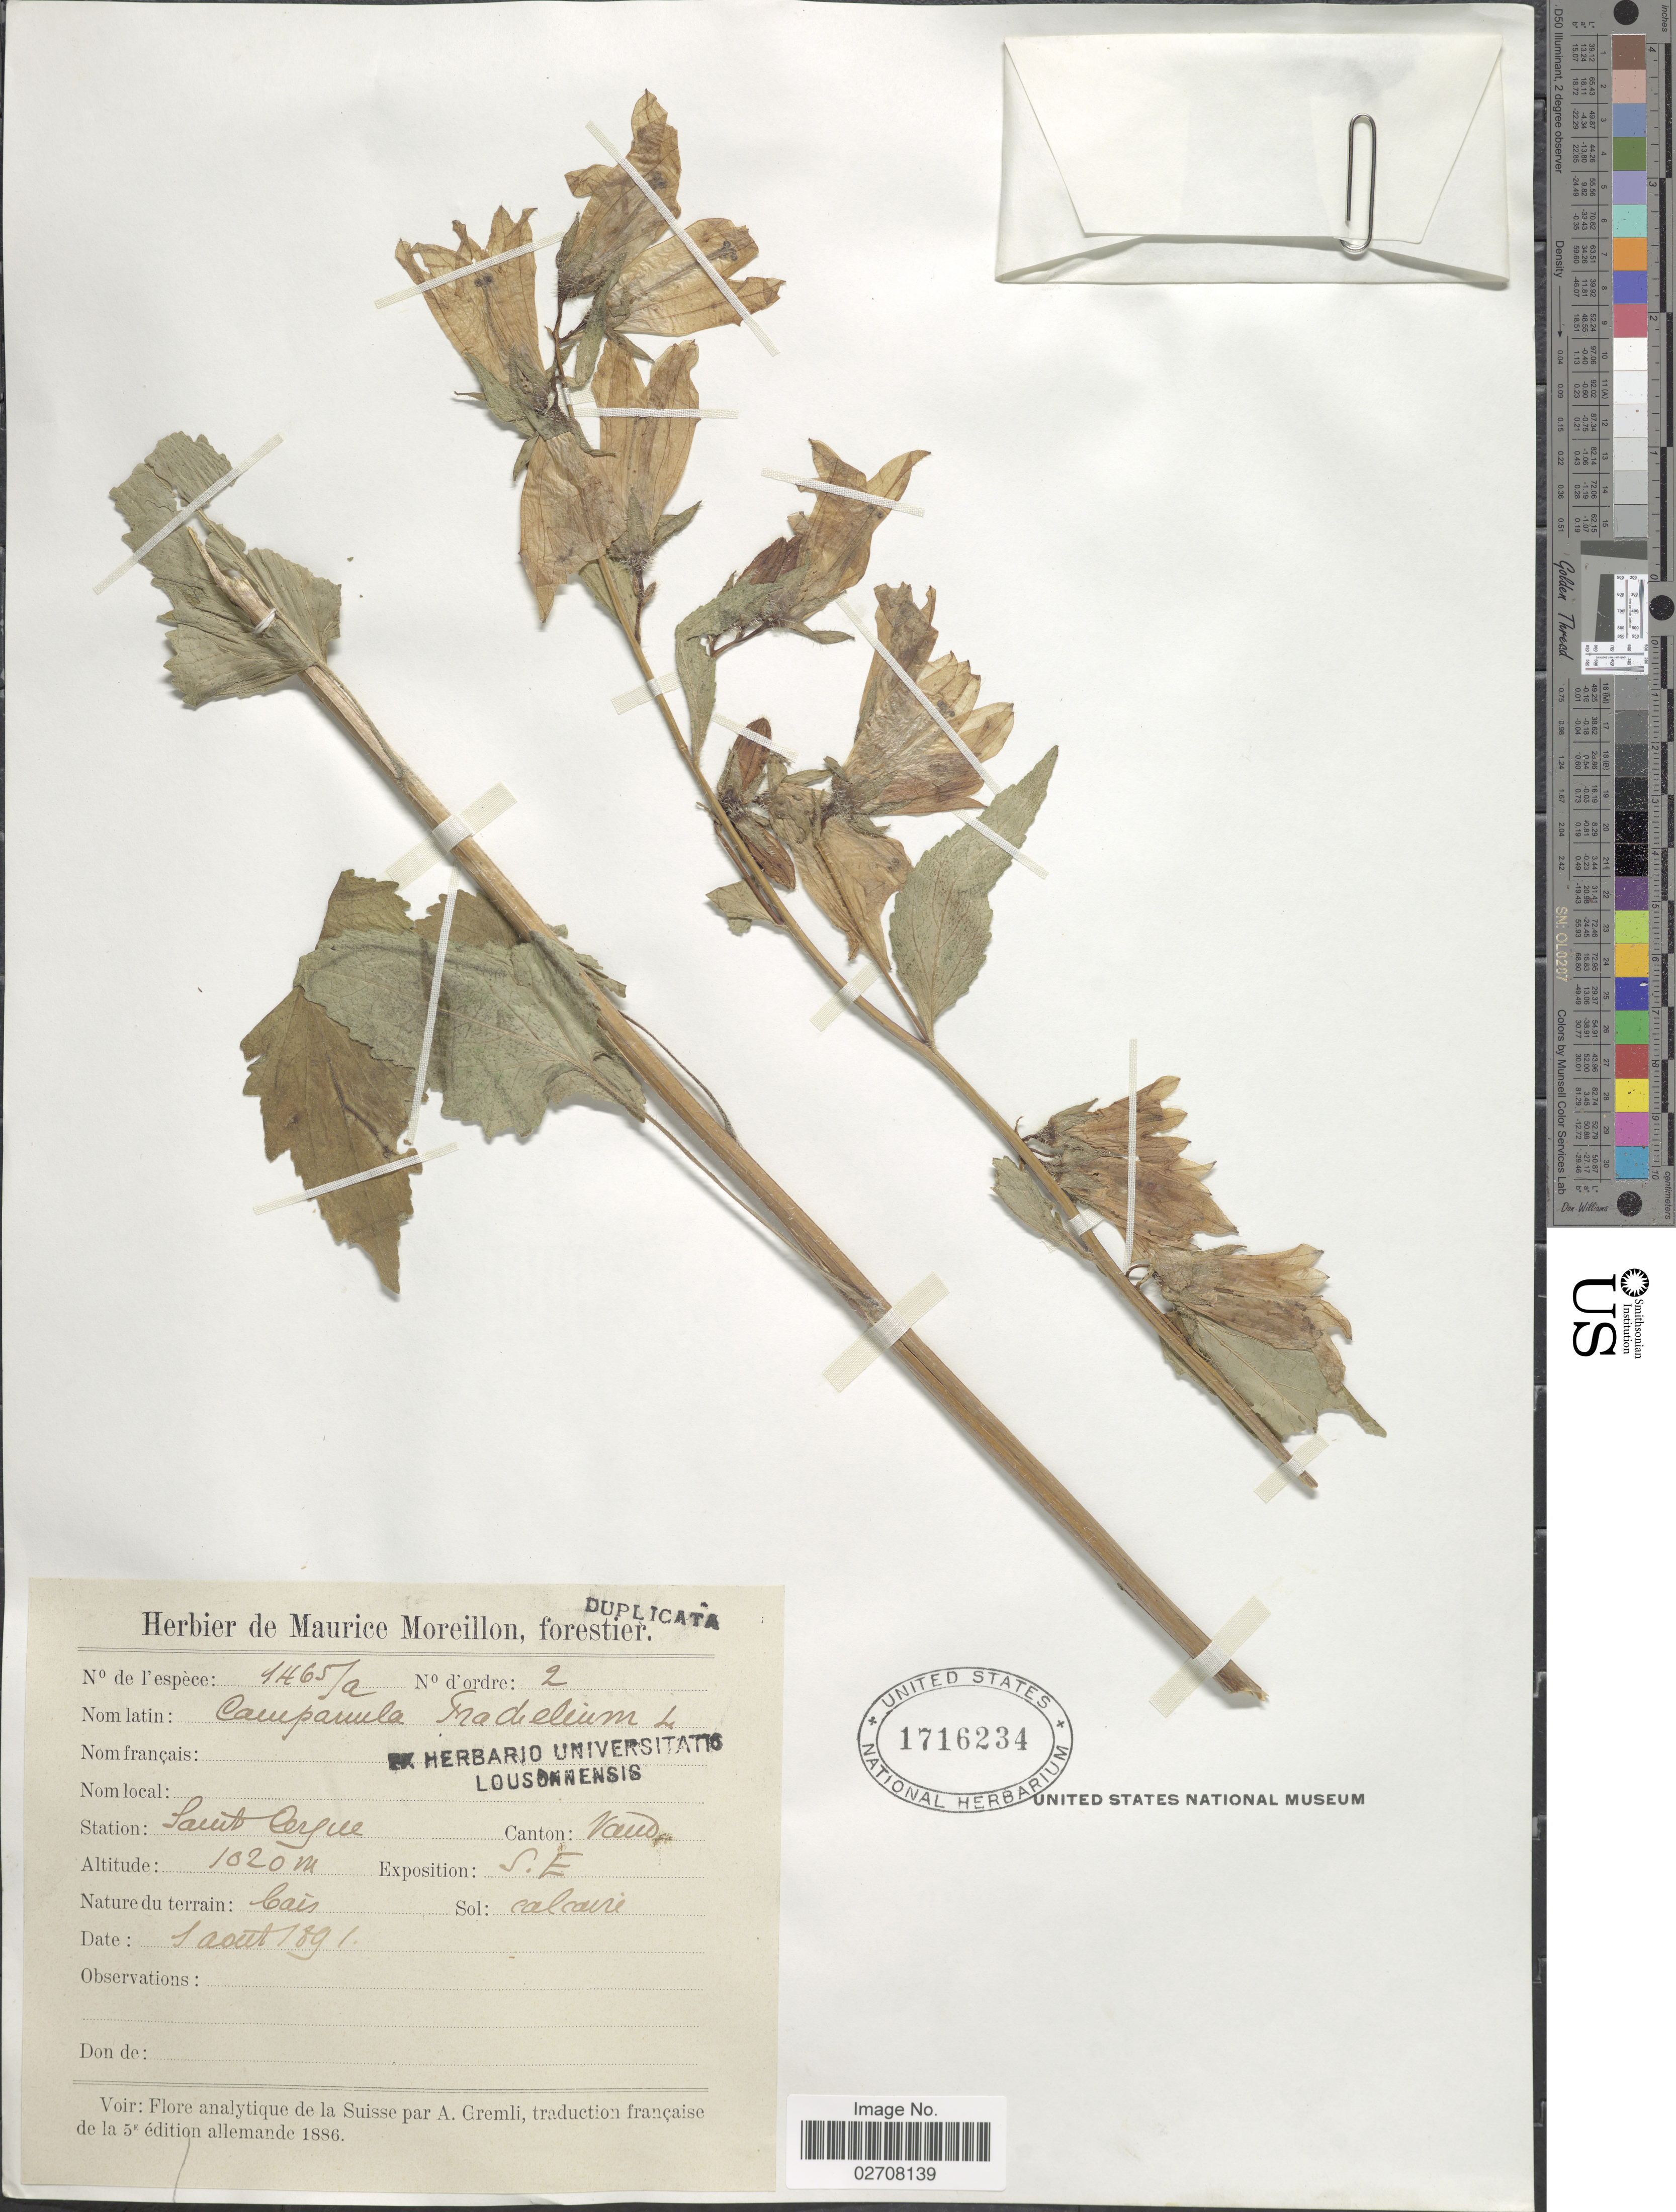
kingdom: Plantae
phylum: Tracheophyta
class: Magnoliopsida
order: Asterales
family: Campanulaceae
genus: Campanula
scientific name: Campanula trachelium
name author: L.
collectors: ex herb. Maurice Moreillon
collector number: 1465ja*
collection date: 1891-08-01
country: Switzerland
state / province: Vaud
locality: Station: Saint Cerque. Canton: Vaud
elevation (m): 1020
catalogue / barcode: US 1716234